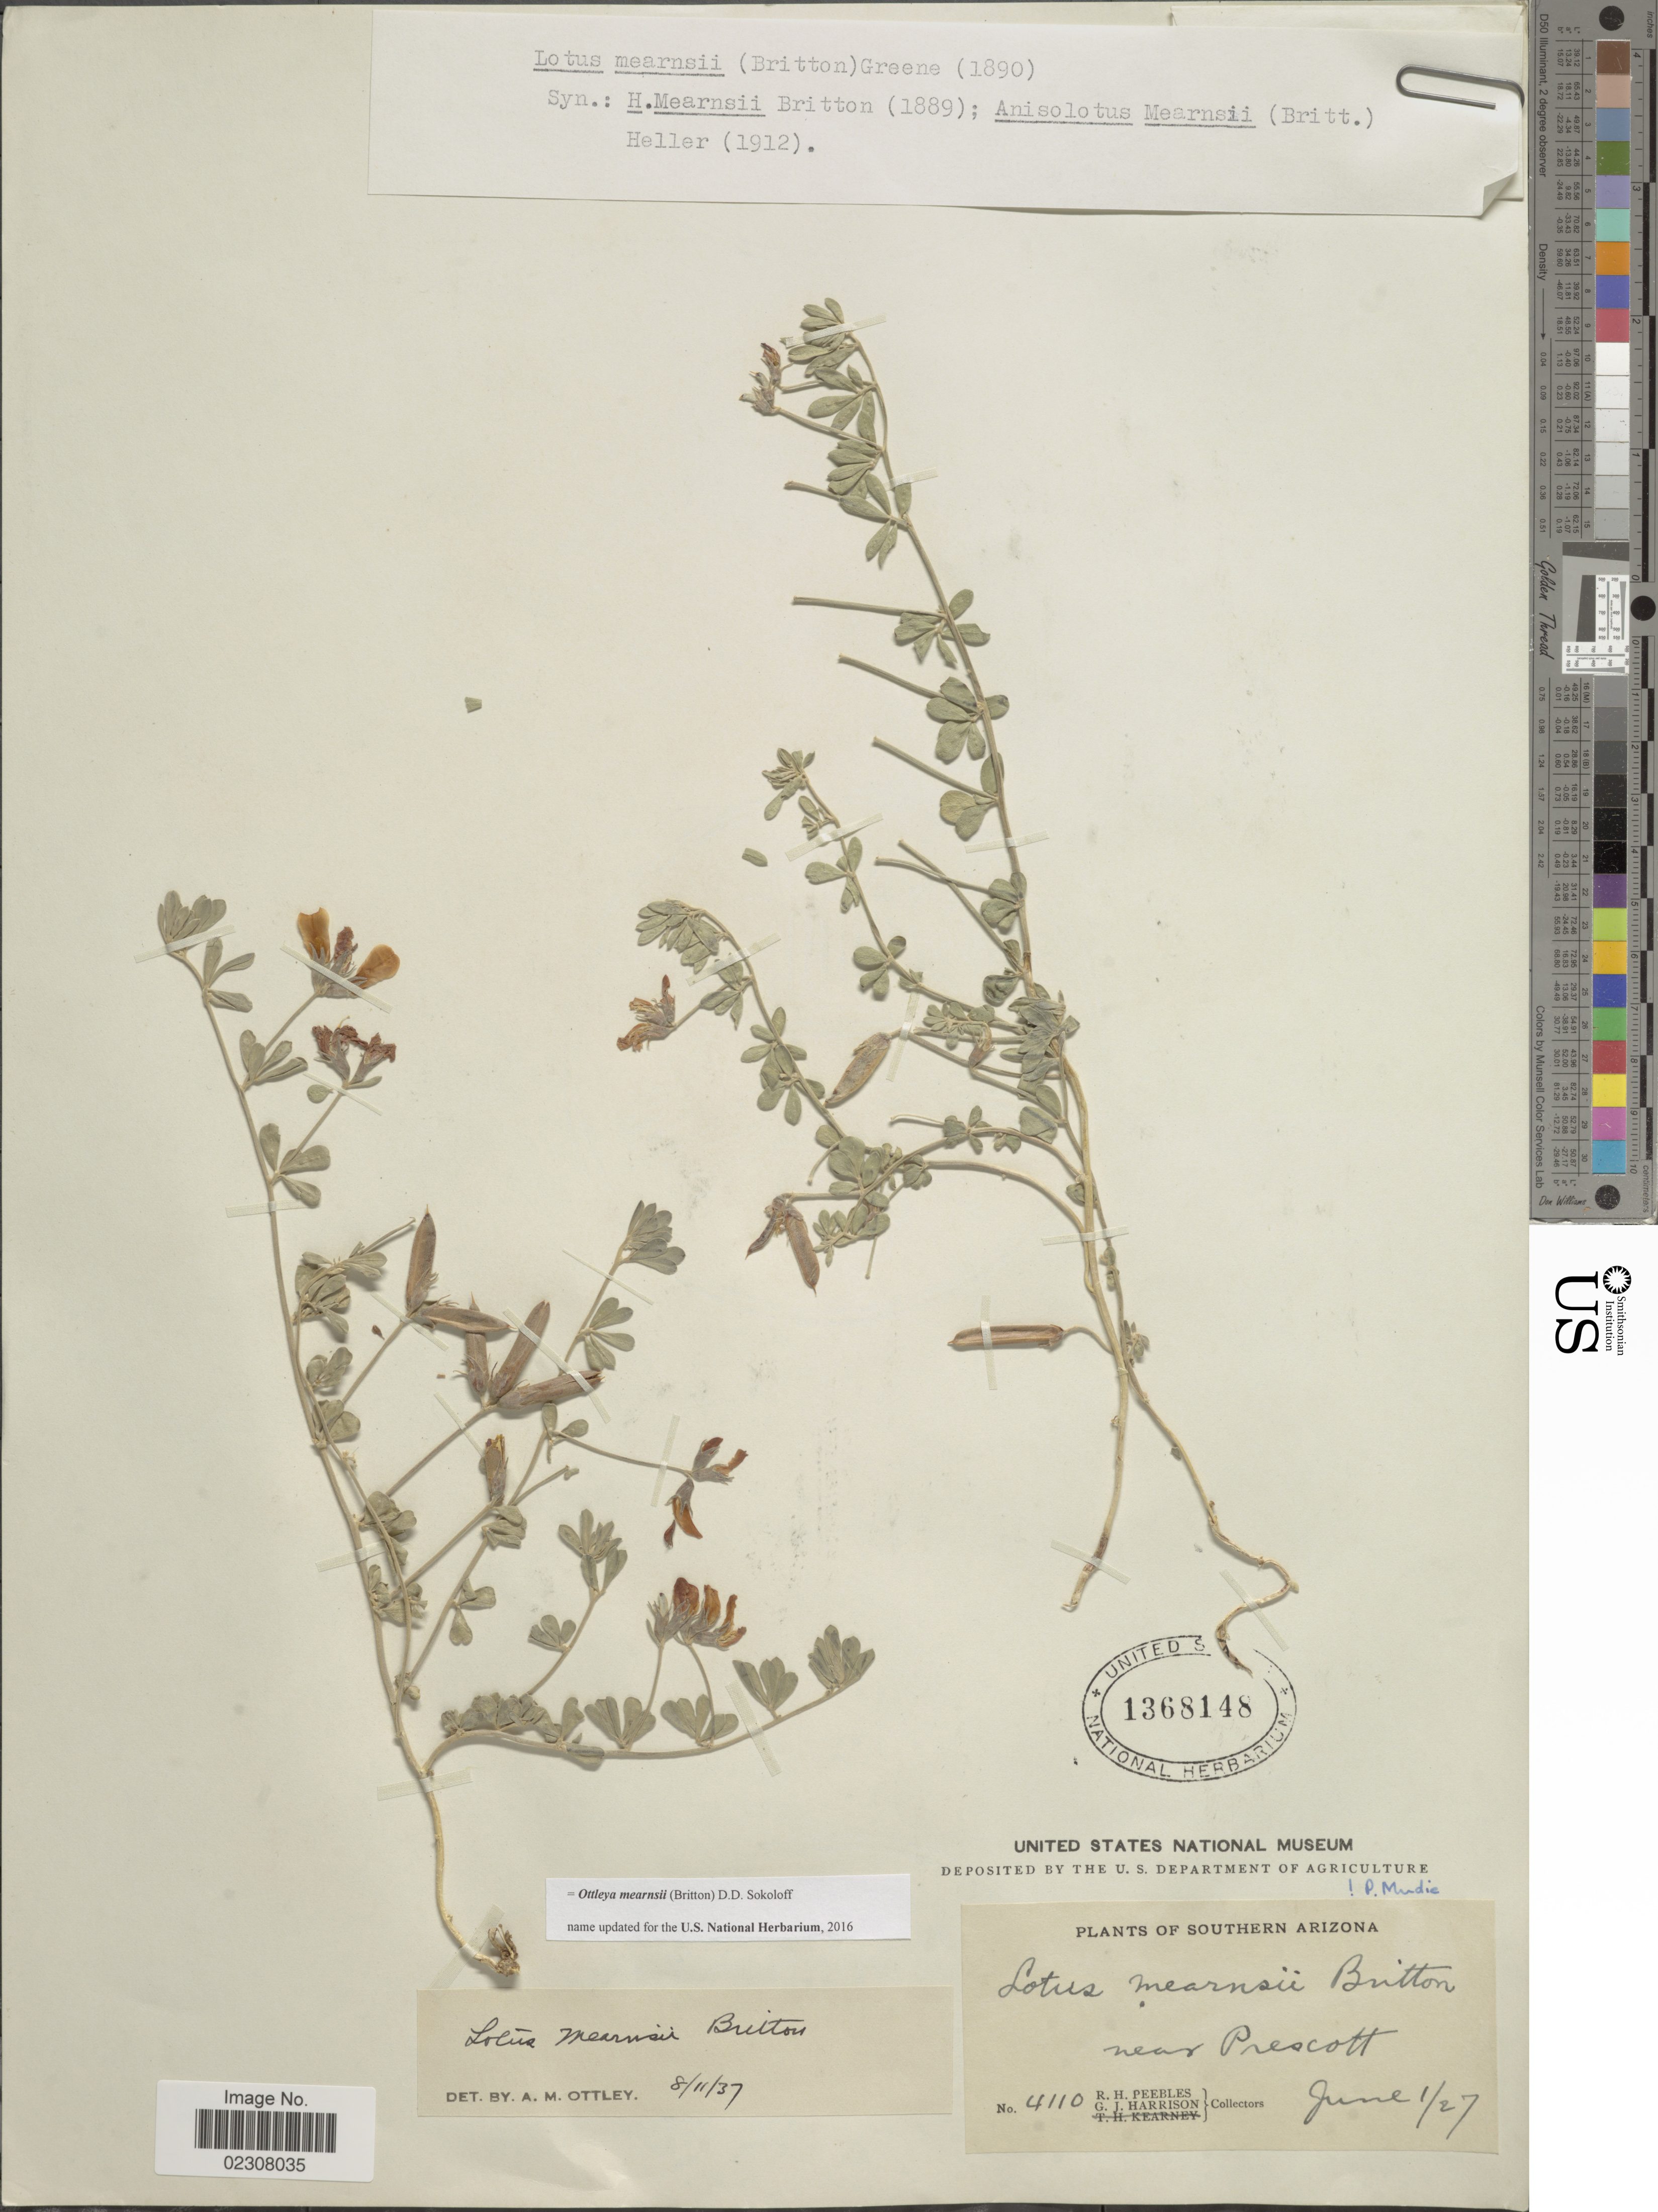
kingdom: Plantae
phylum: Tracheophyta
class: Magnoliopsida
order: Fabales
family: Fabaceae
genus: Ottleya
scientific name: Ottleya mearnsii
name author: (Britton) D.D. Sokoloff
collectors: R. H. Peebles & G. J. Harrison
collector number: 4110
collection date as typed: Transcribed d/m/y: 1/6/27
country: United States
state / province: Arizona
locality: Southern Arizona, near Prescott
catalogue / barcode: US 1368148